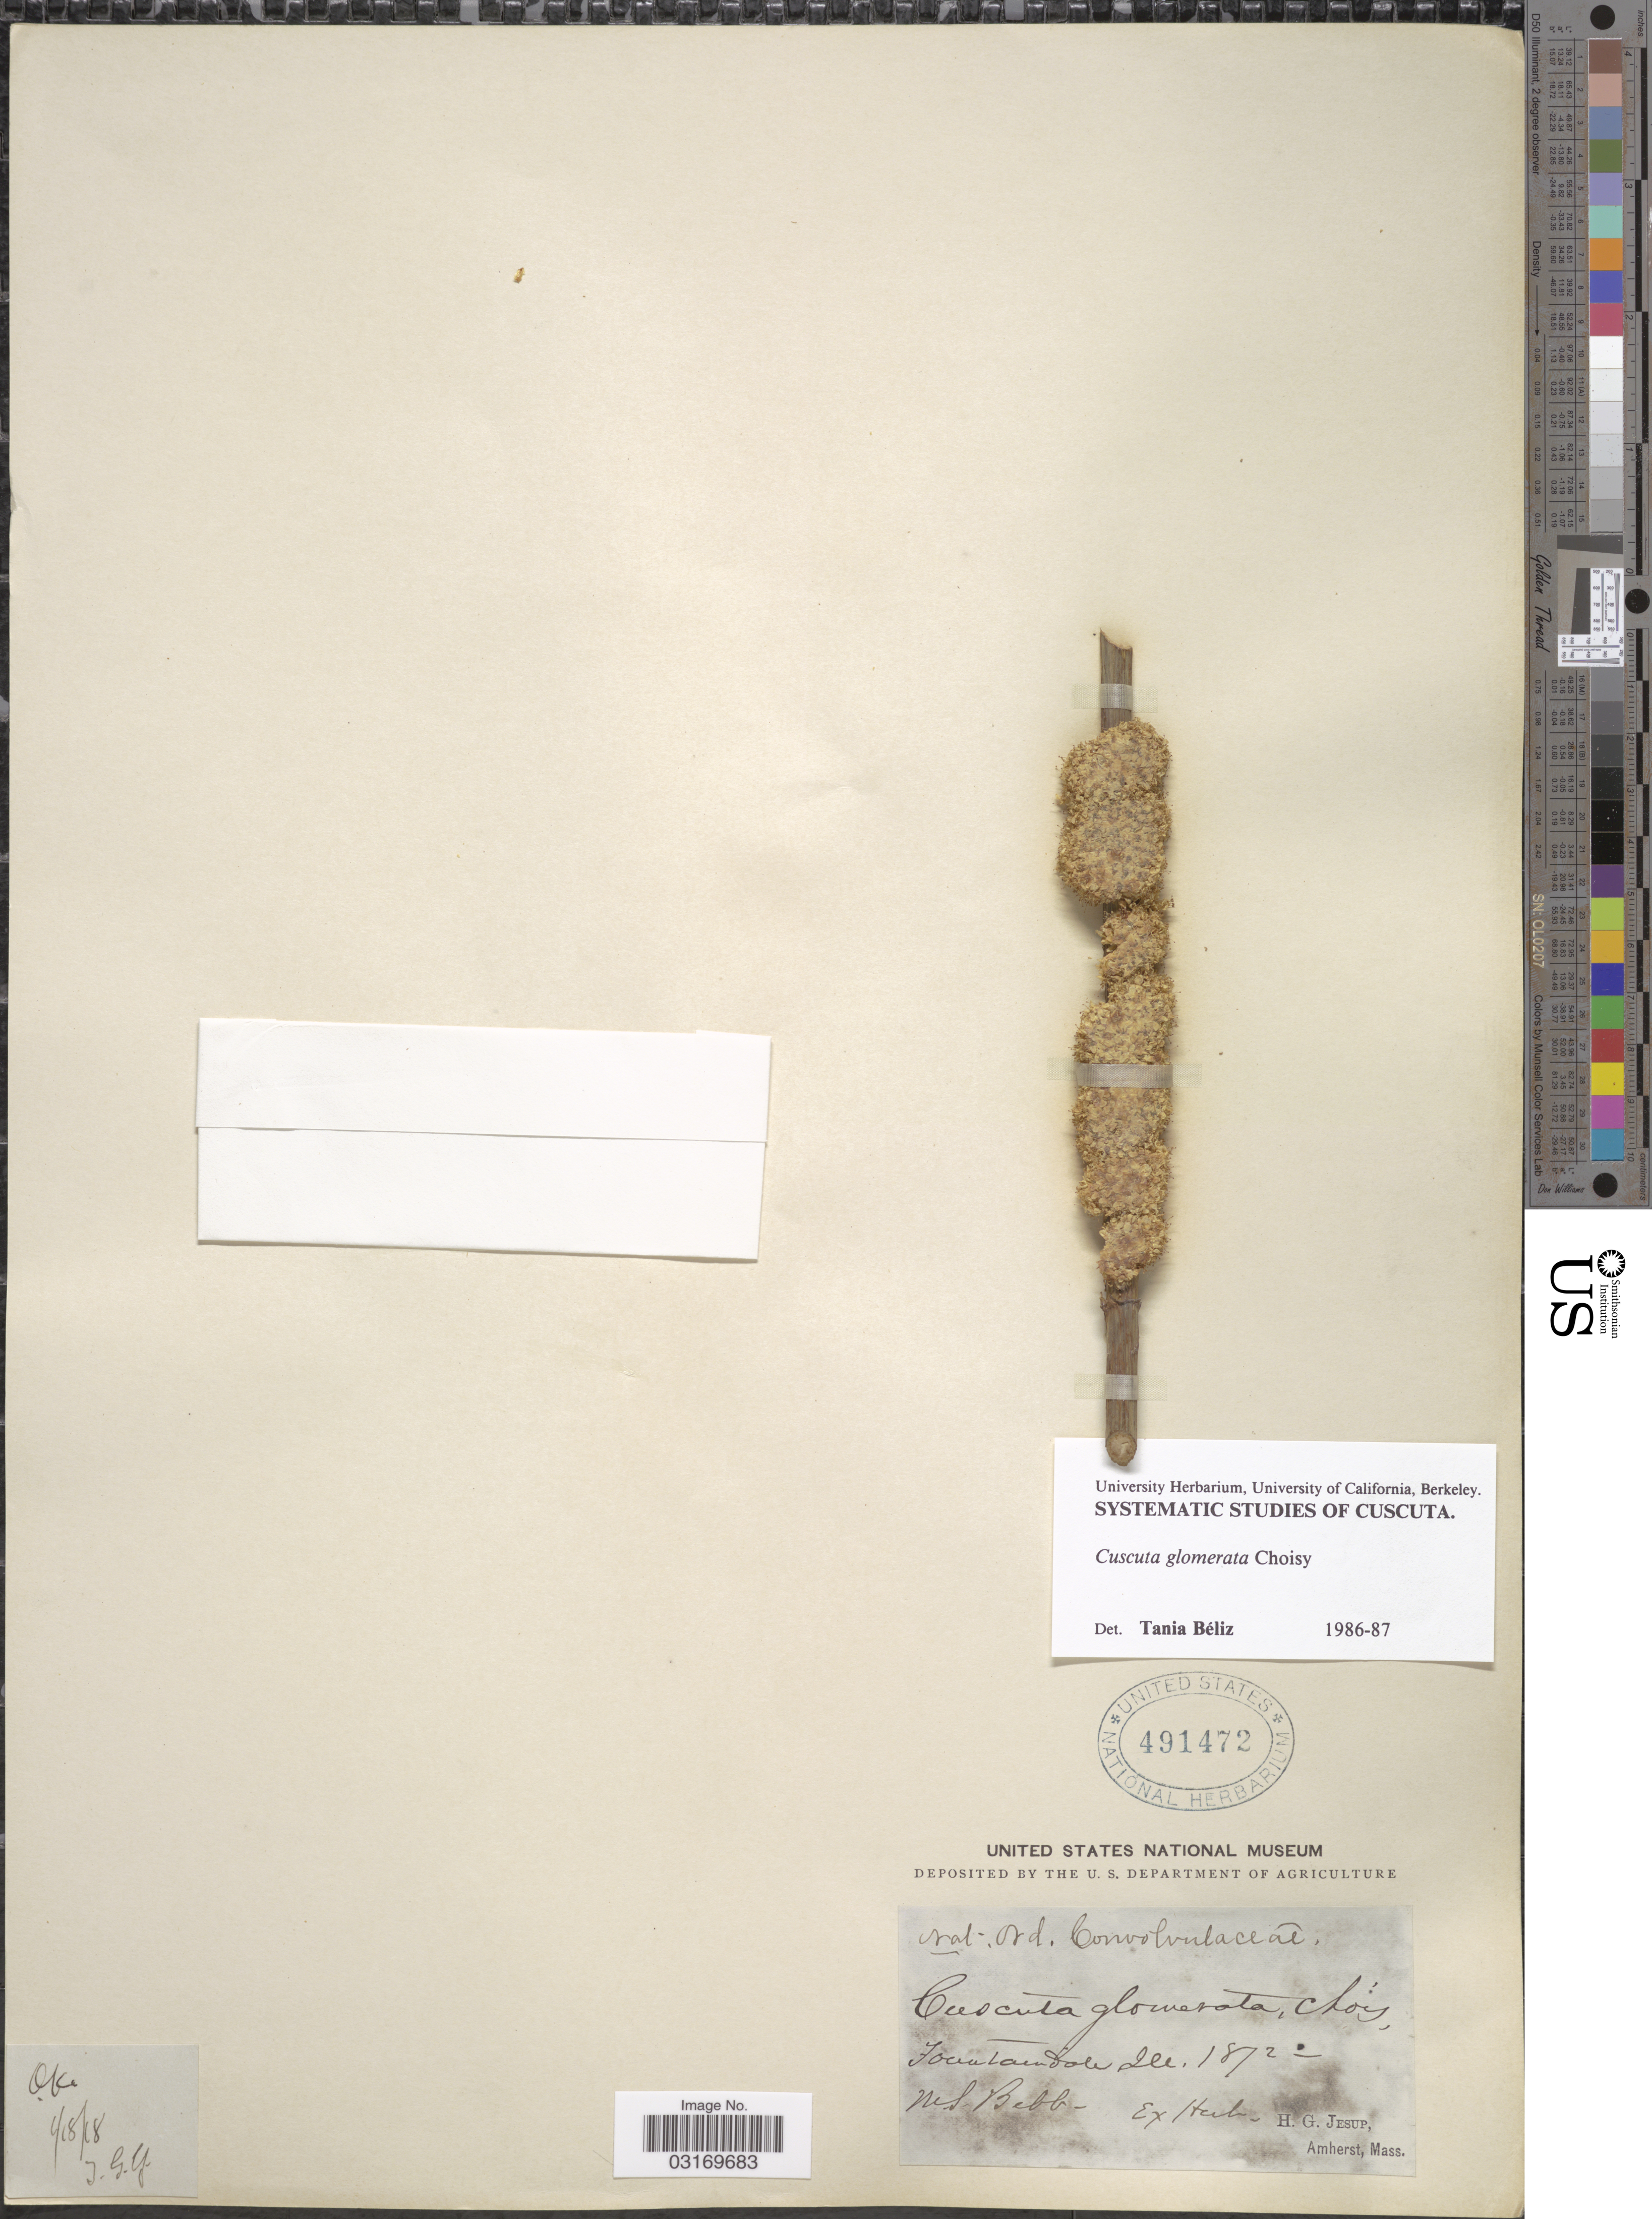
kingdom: Plantae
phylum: Tracheophyta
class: Magnoliopsida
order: Solanales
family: Convolvulaceae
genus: Cuscuta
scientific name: Cuscuta glomerata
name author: Chris.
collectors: M. Bebb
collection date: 1872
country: United States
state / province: Illinois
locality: Fountaindale.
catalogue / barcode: US 491472